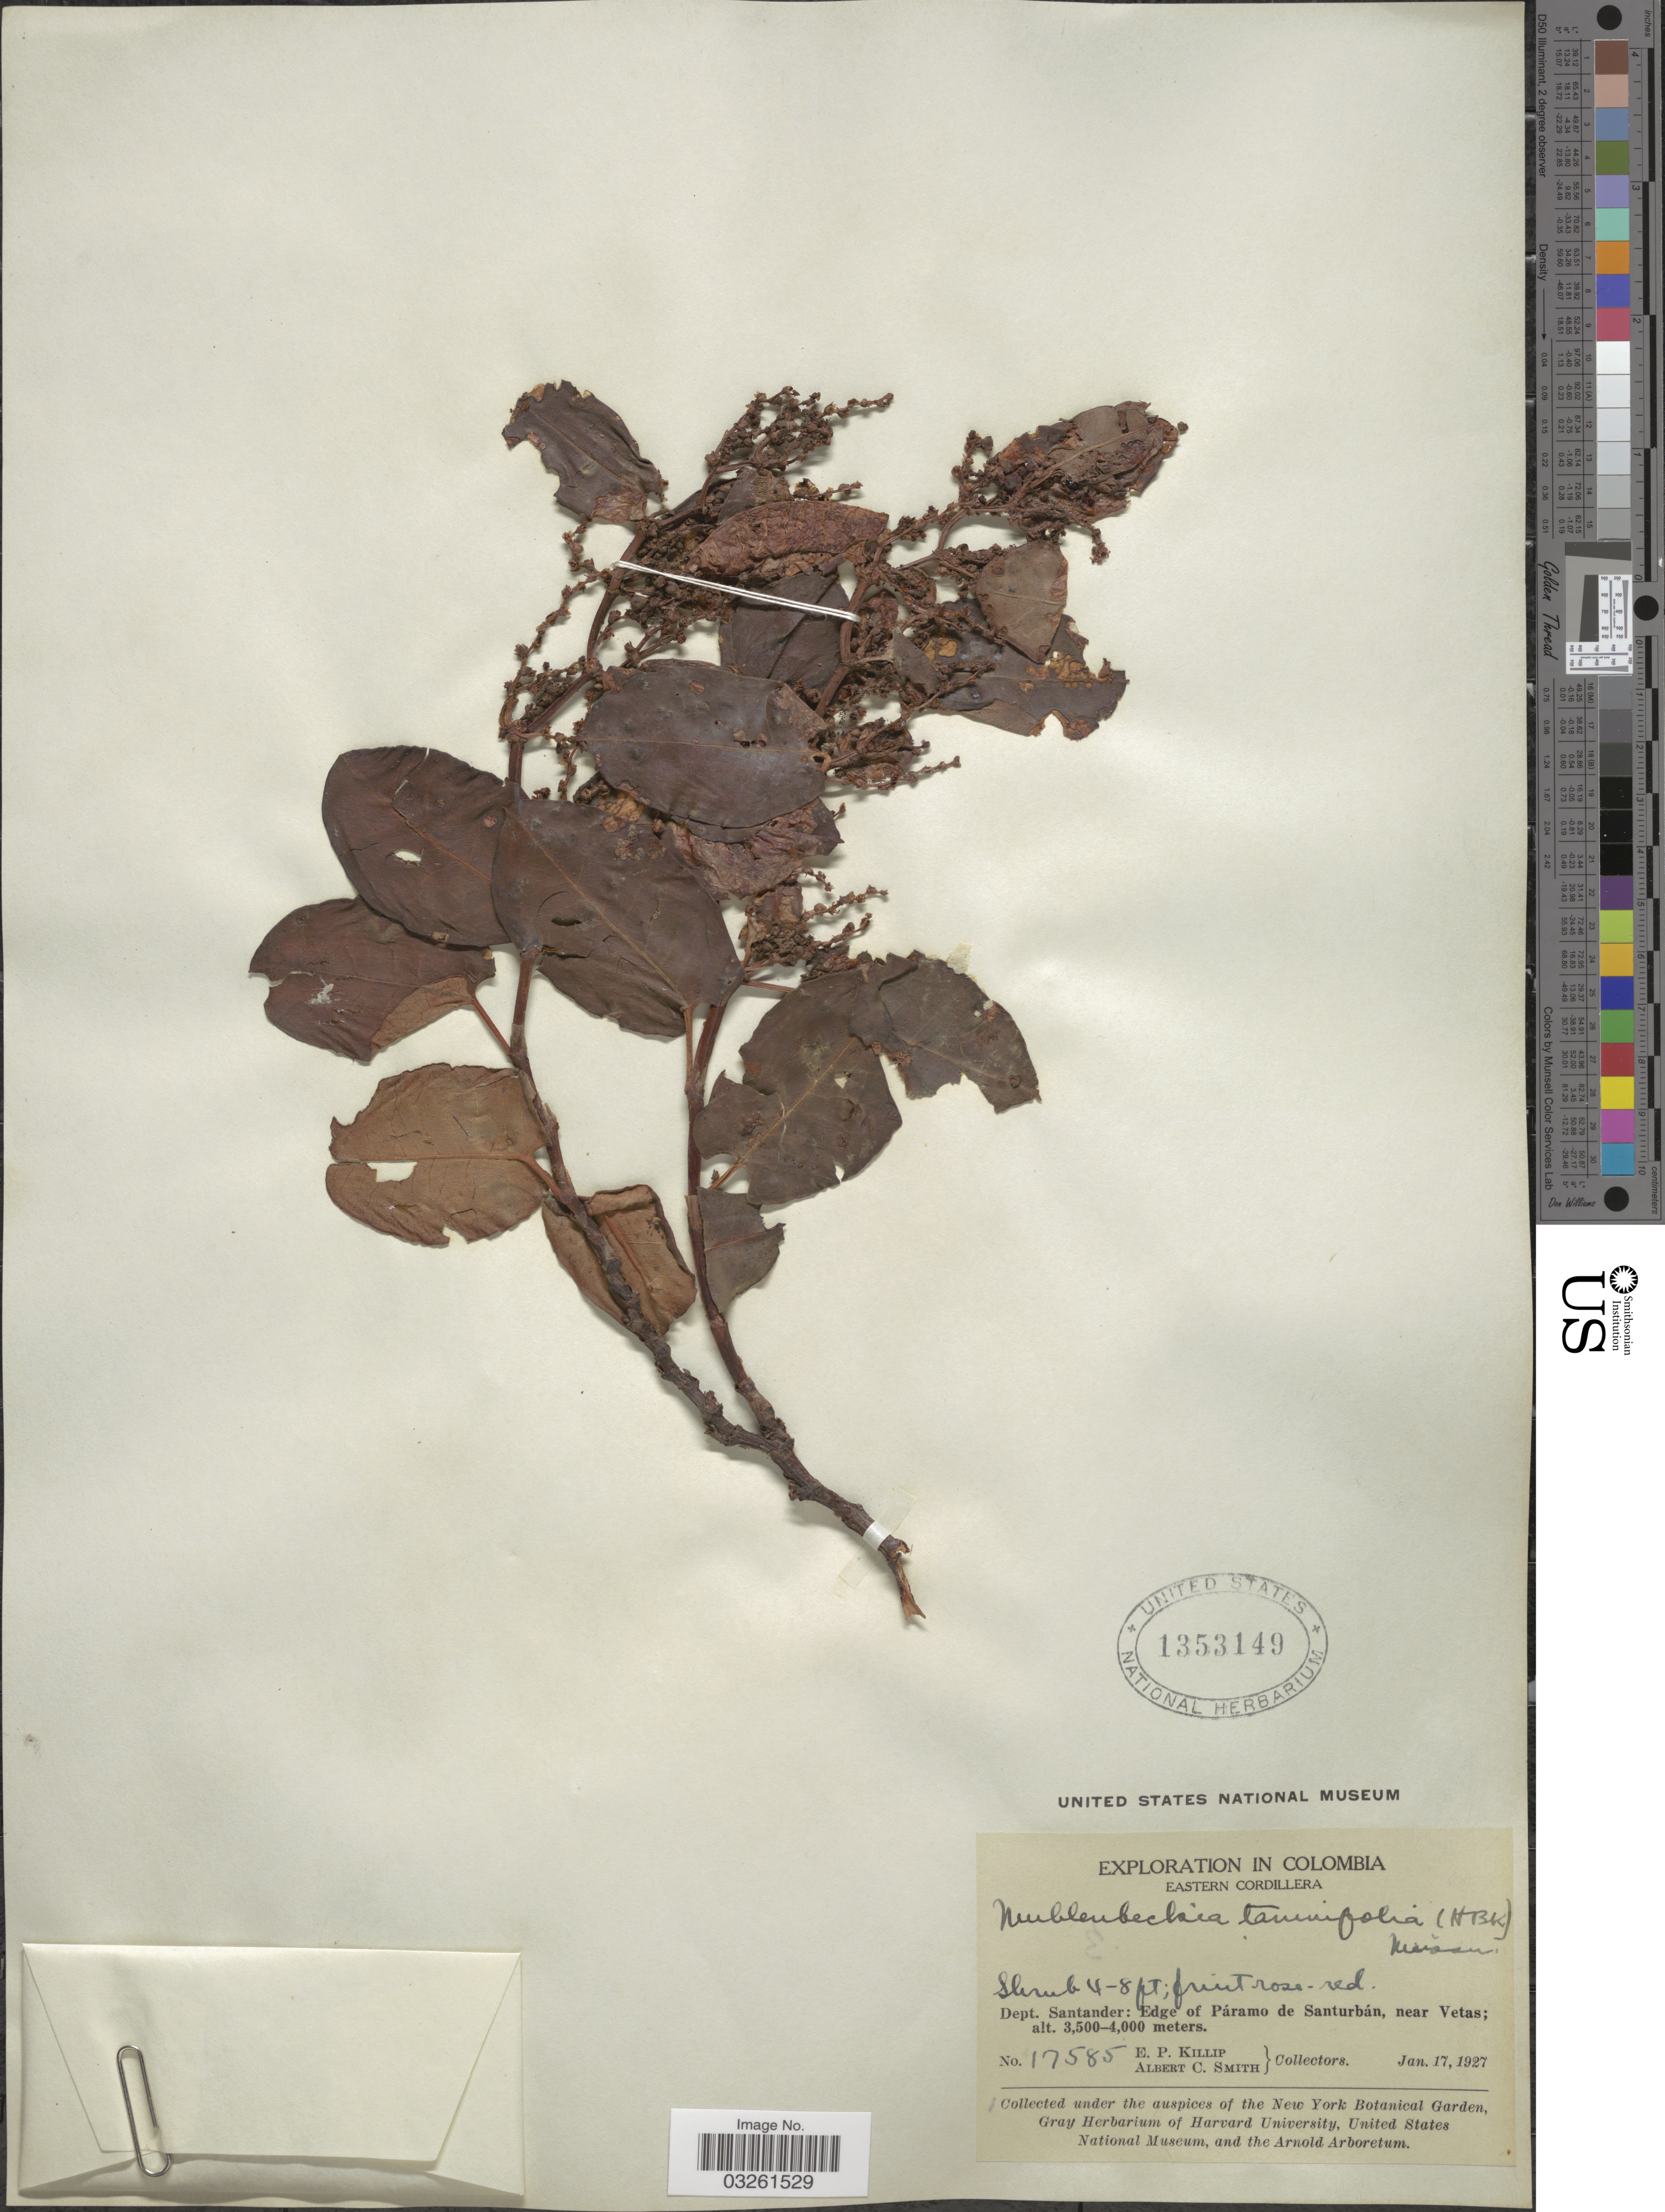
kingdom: Plantae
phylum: Tracheophyta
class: Magnoliopsida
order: Caryophyllales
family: Polygonaceae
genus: Muehlenbeckia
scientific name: Muehlenbeckia tamnifolia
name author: (Kunth) Meisn.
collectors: E. P. Killip & A. C. Smith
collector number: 17585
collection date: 1927-01-17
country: Colombia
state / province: Santander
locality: Eastern Cordillera, Dept. Santander: Edge of Páramo de Santurbán, near Vetas.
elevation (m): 3500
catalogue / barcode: US 1353149